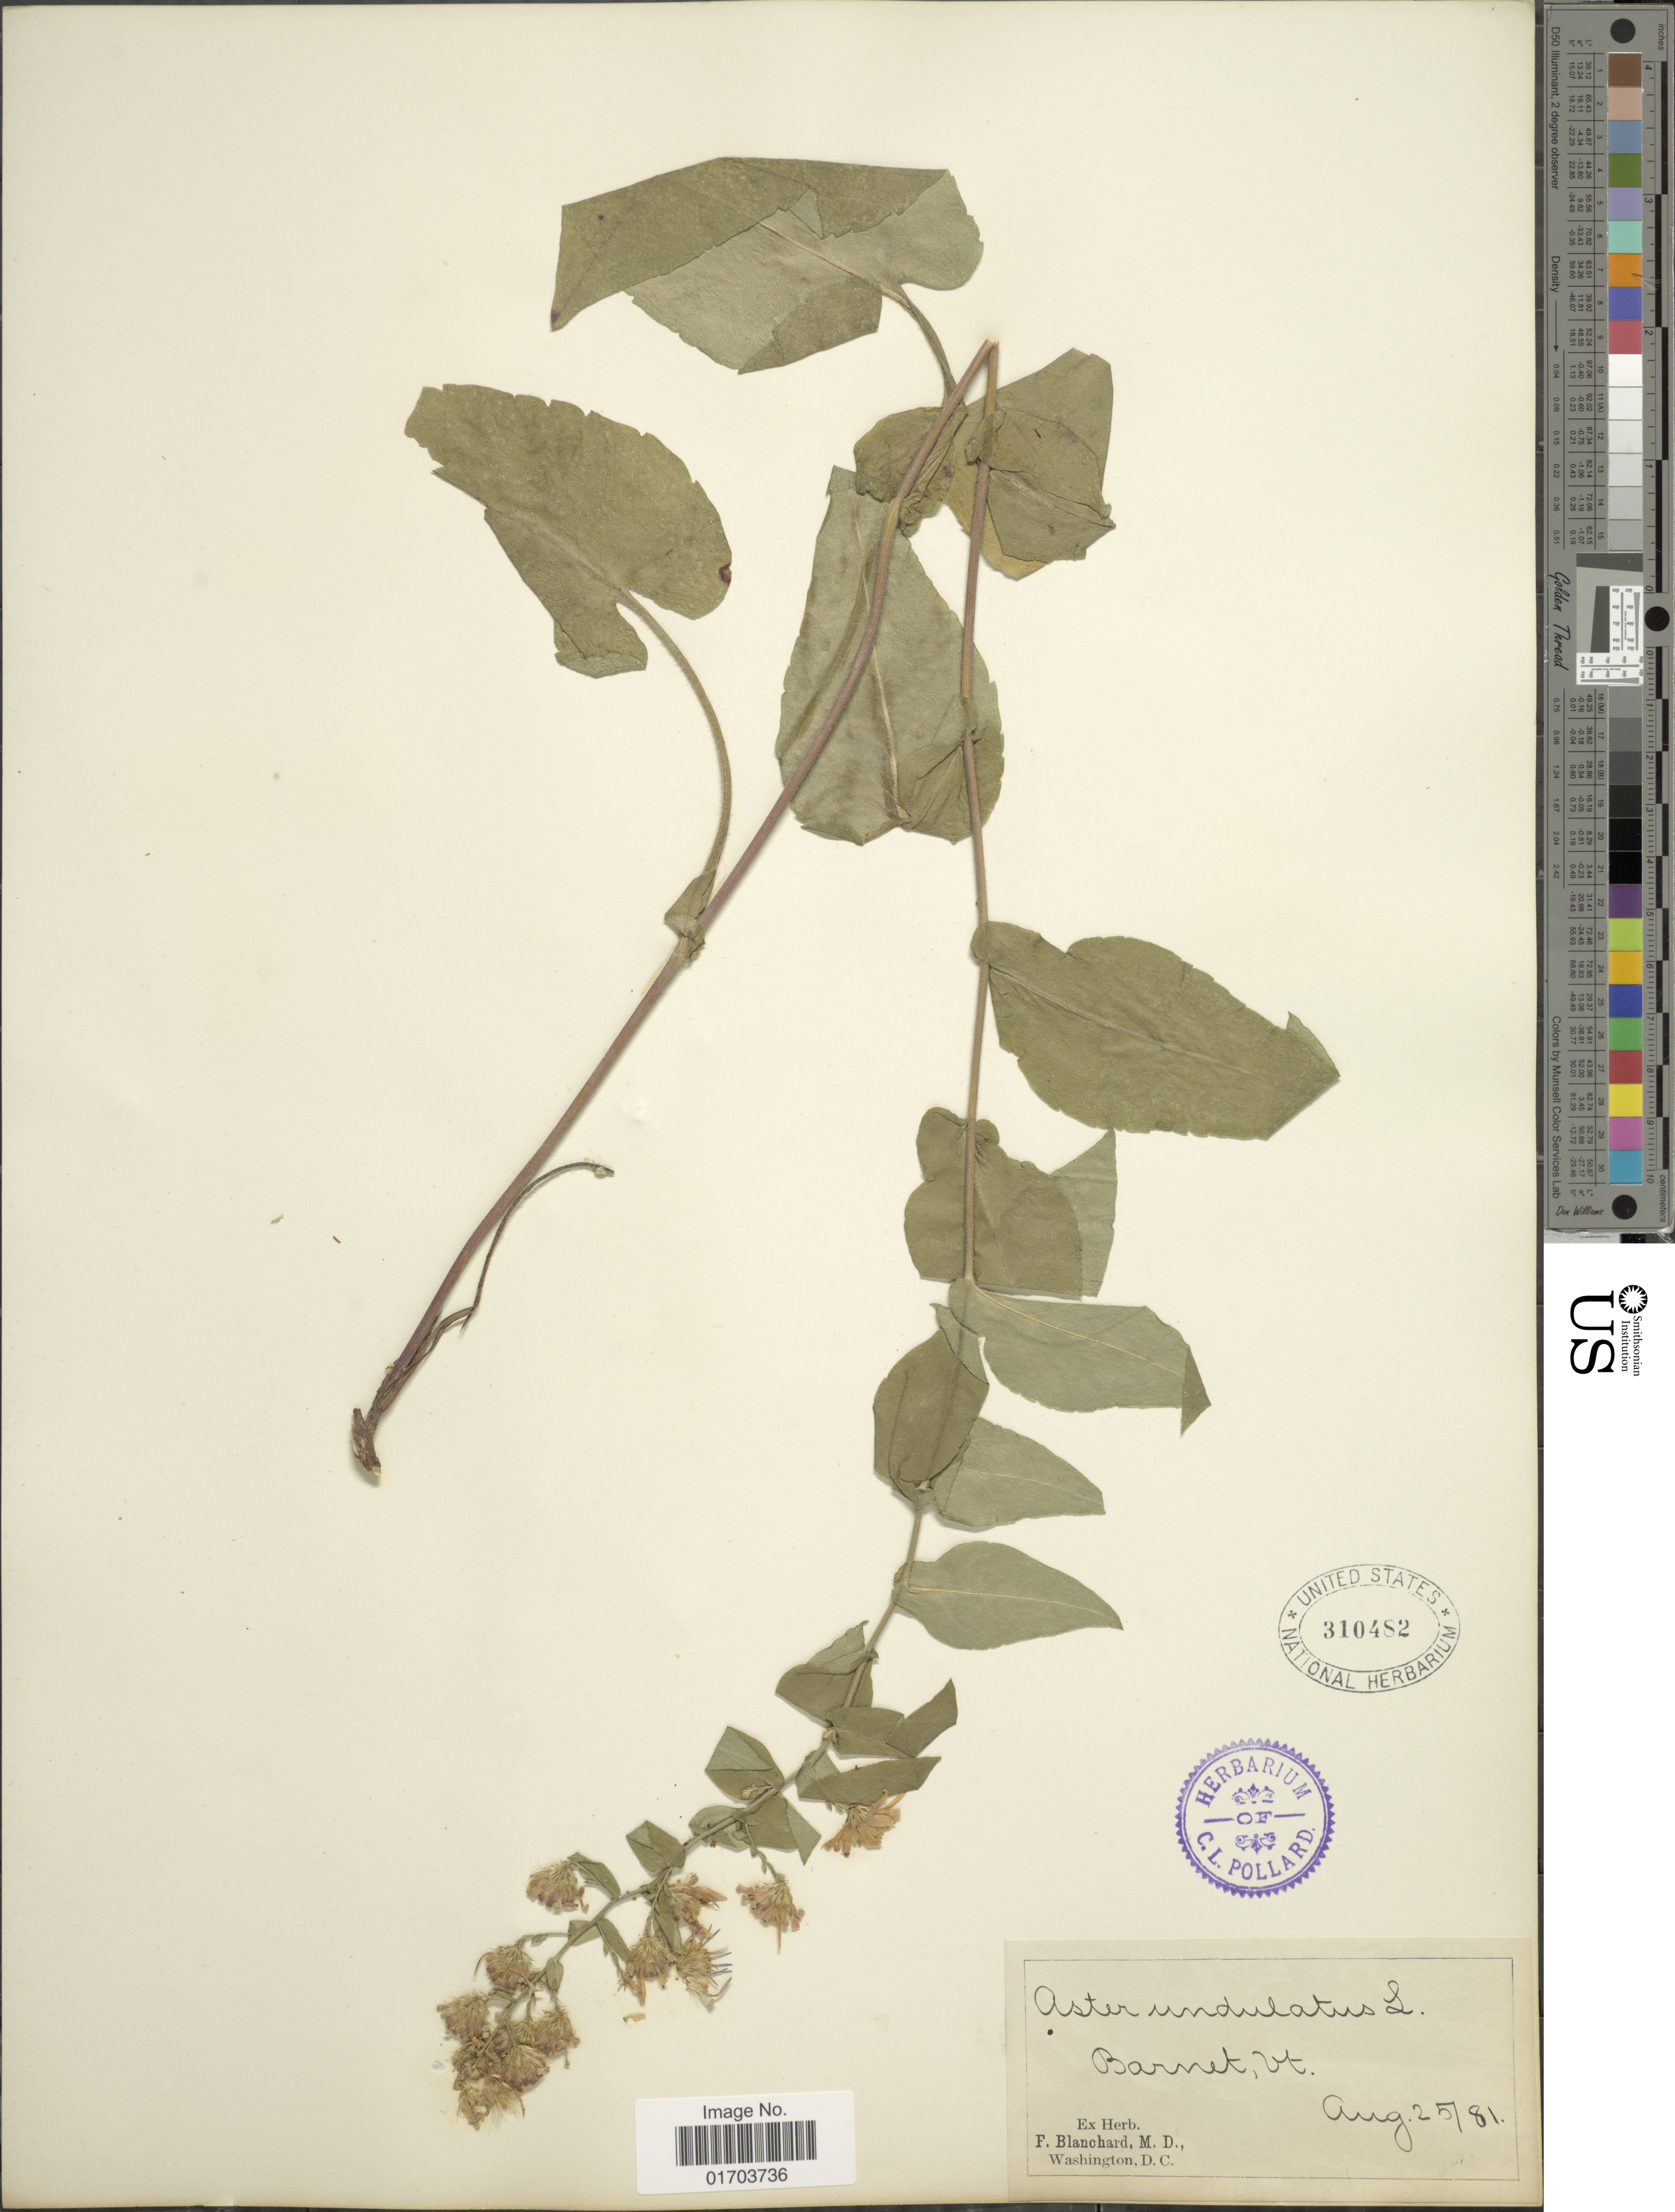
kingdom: Plantae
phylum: Tracheophyta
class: Magnoliopsida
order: Asterales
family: Asteraceae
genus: Symphyotrichum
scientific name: Symphyotrichum undulatum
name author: (L.) G.L. Nesom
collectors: ex herb. F. Blanchard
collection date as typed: Transcribed d/m/y: 25/8/81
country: United States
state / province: Vermont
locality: Barnet, Vt.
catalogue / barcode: US 310482